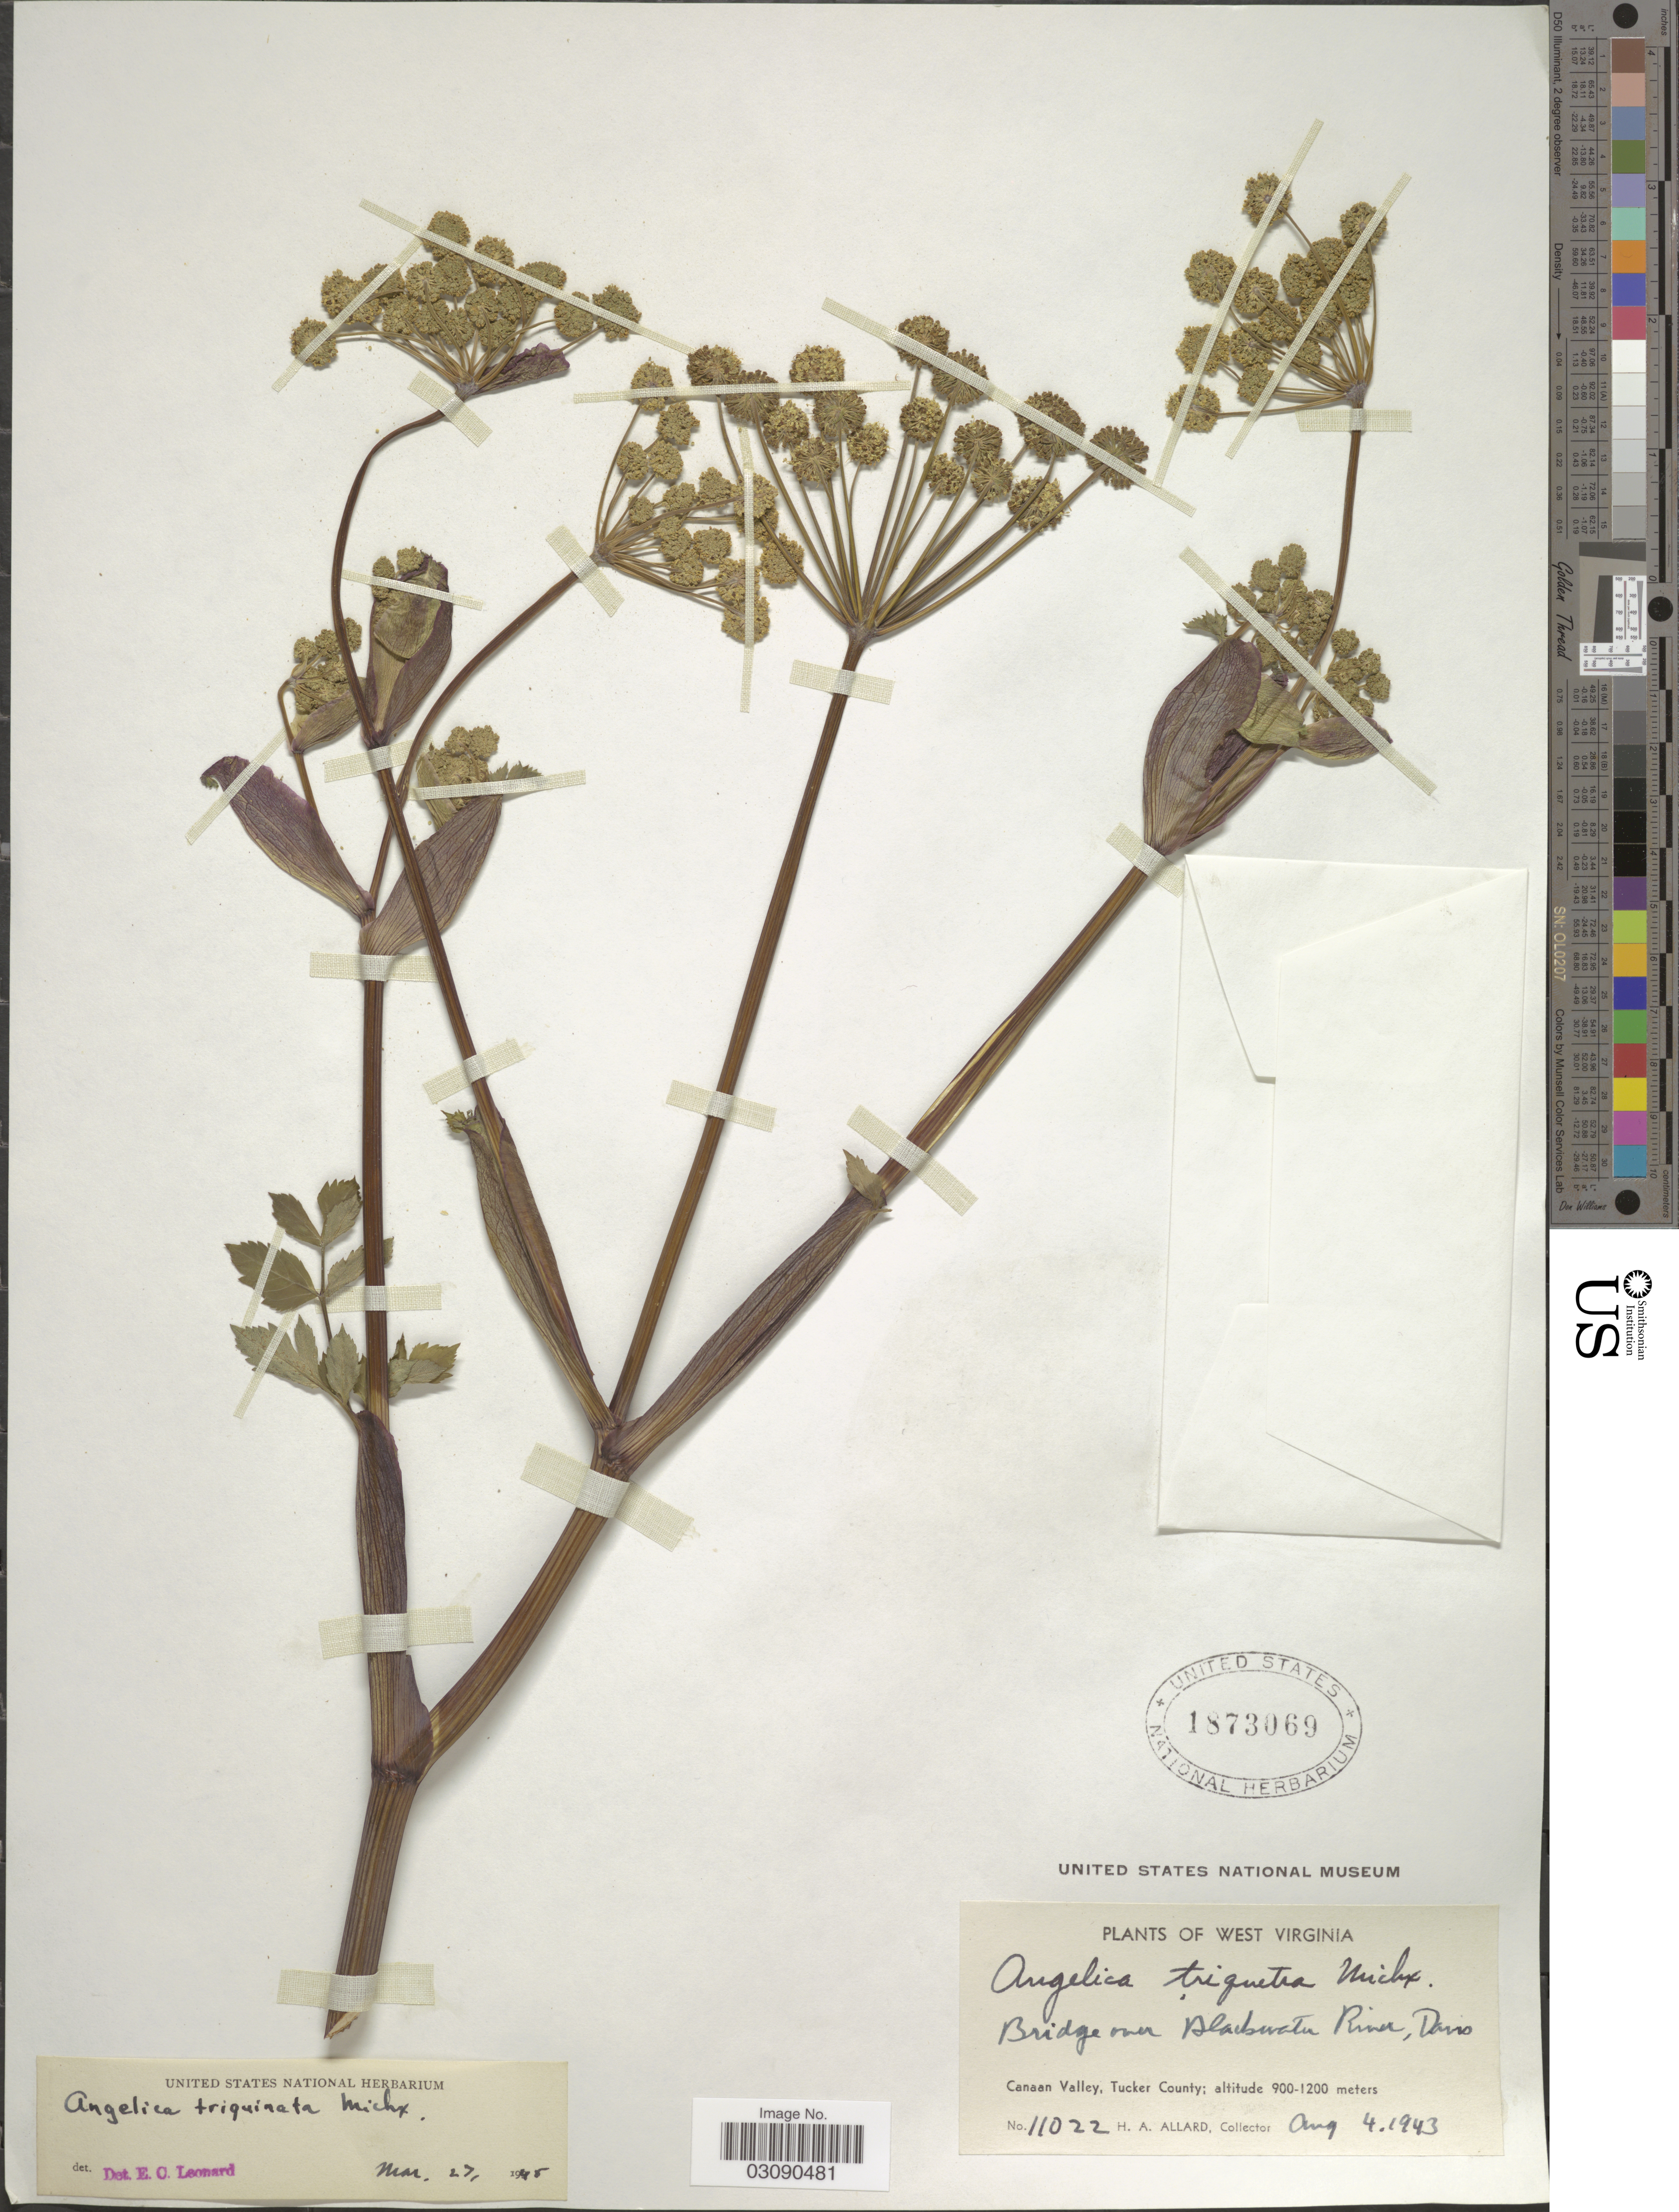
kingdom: Plantae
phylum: Tracheophyta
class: Magnoliopsida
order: Apiales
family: Apiaceae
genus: Angelica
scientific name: Angelica triquinata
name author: Michx.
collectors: H. A. Allard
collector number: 11022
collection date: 1943-08-04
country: United States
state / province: West Virginia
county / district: Tucker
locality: Bridge over Blackwater River, Davis. Canaan Valley, Tucker County.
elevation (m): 900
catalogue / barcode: US 1873069